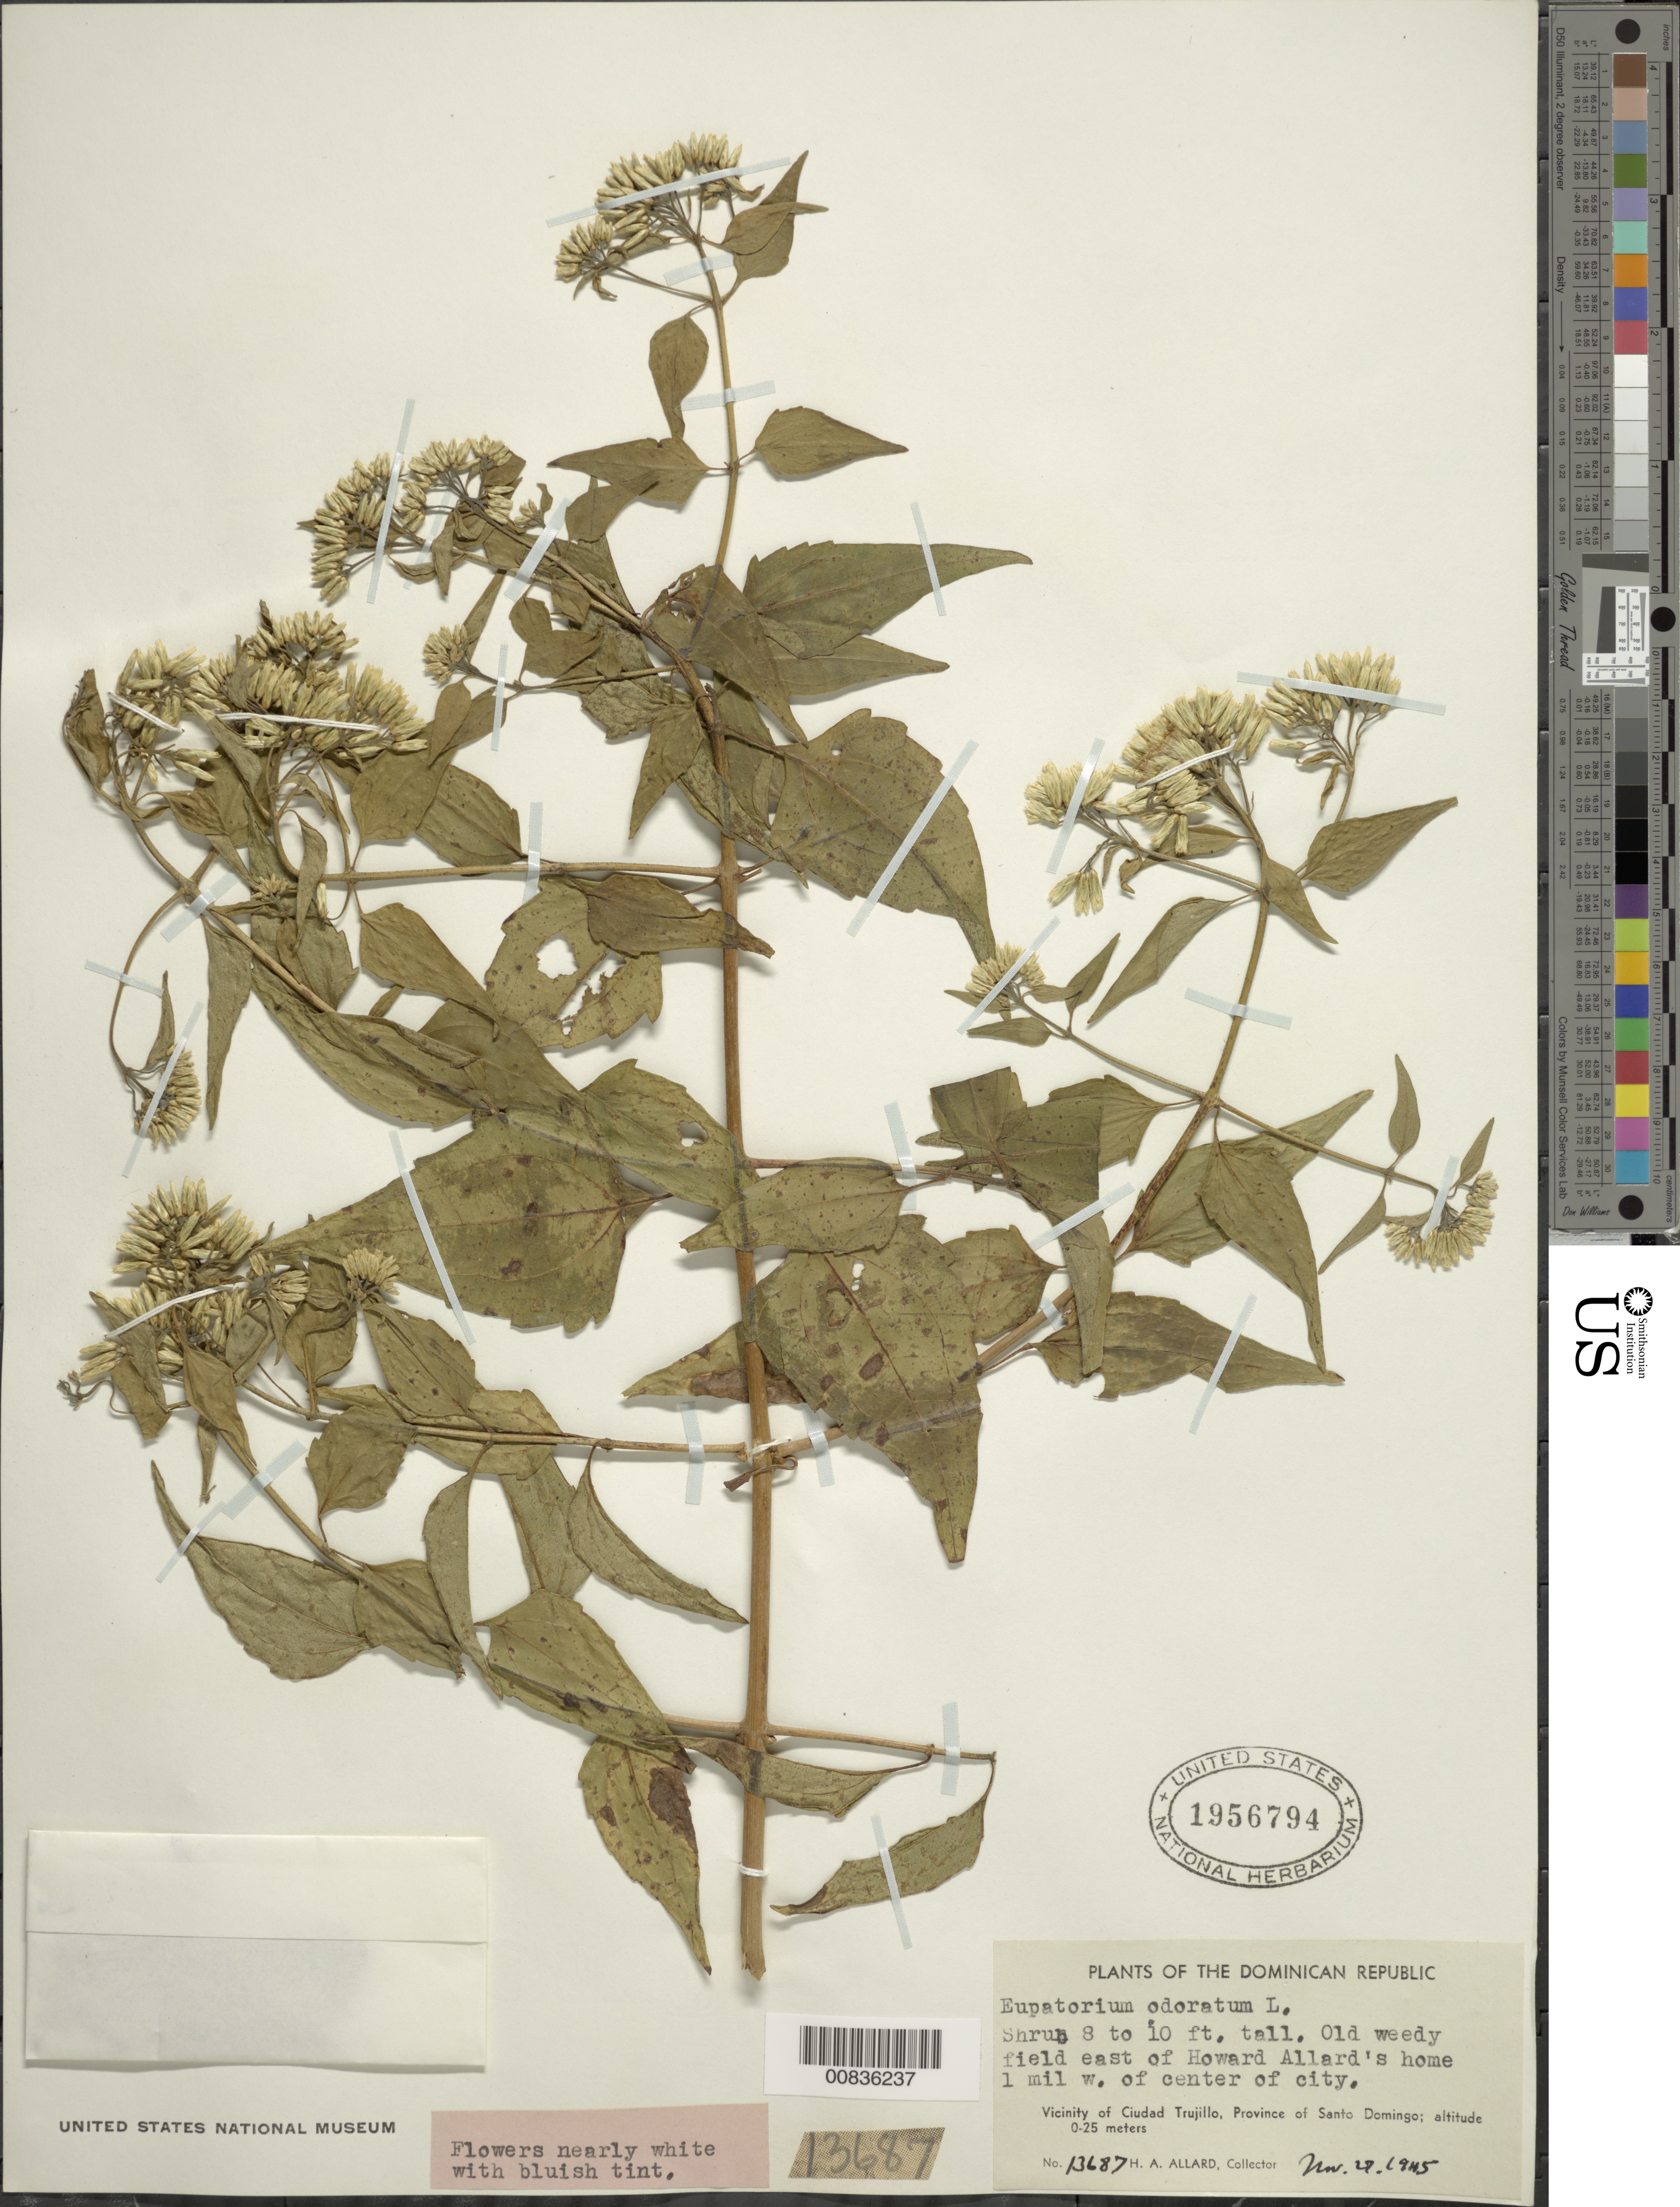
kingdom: Plantae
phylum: Tracheophyta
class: Magnoliopsida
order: Asterales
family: Asteraceae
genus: Chromolaena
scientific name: Chromolaena odorata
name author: (L.) R.M. King & H. Rob.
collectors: H. A. Allard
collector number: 13687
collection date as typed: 27 Nov 1945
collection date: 1945-11-27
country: Dominican Republic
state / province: Distrito Nacional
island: Hispaniola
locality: Vicinity of Santo Domingo City, E of Howard Allard's home, 1 mile W of center of city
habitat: Old weedy field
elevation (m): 0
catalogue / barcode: US 1956794